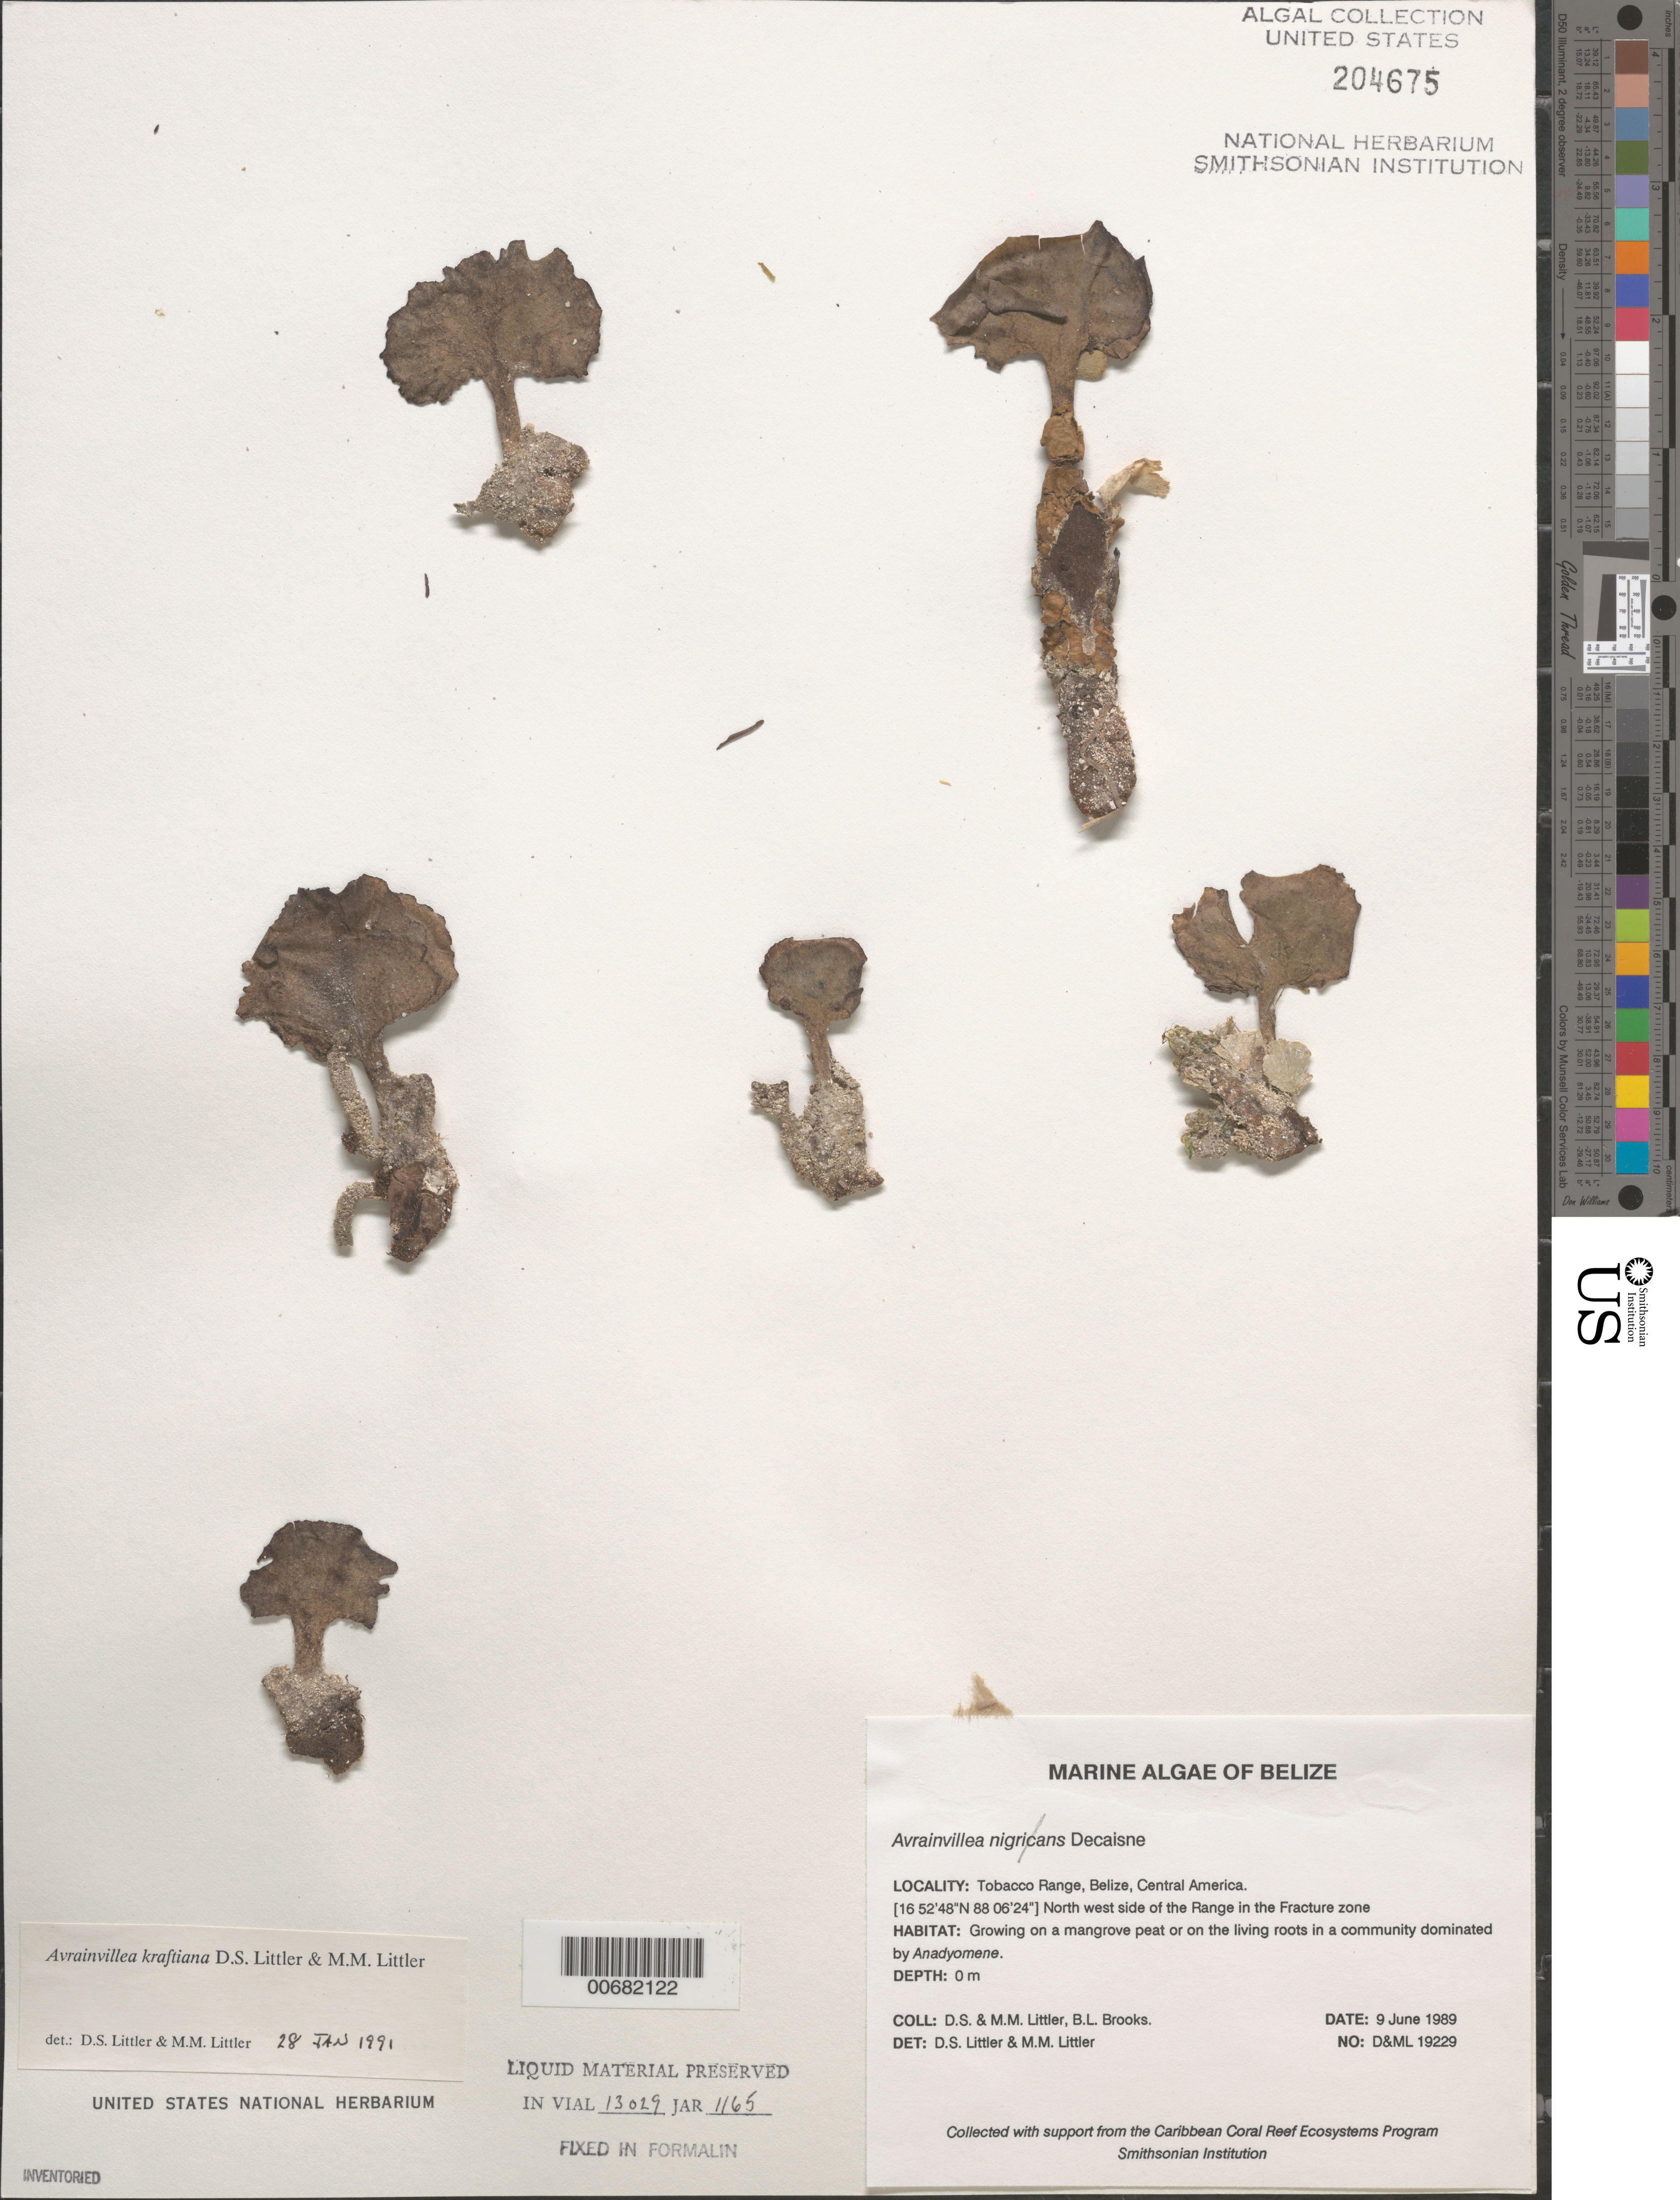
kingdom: Plantae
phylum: Chlorophyta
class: Ulvophyceae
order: Bryopsidales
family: Dichotomosiphonaceae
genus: Avrainvillea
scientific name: Avrainvillea kraftiana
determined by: Littler, D. S.; Littler, M. M.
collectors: D. S. Littler, M. M. Littler & B. Brooks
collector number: D&ML 19229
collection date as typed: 09 Jun 1989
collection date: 1989-06-09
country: Belize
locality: Tobacco Range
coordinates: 16 52' 48" N, 88 06' 24" W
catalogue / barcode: US 204675